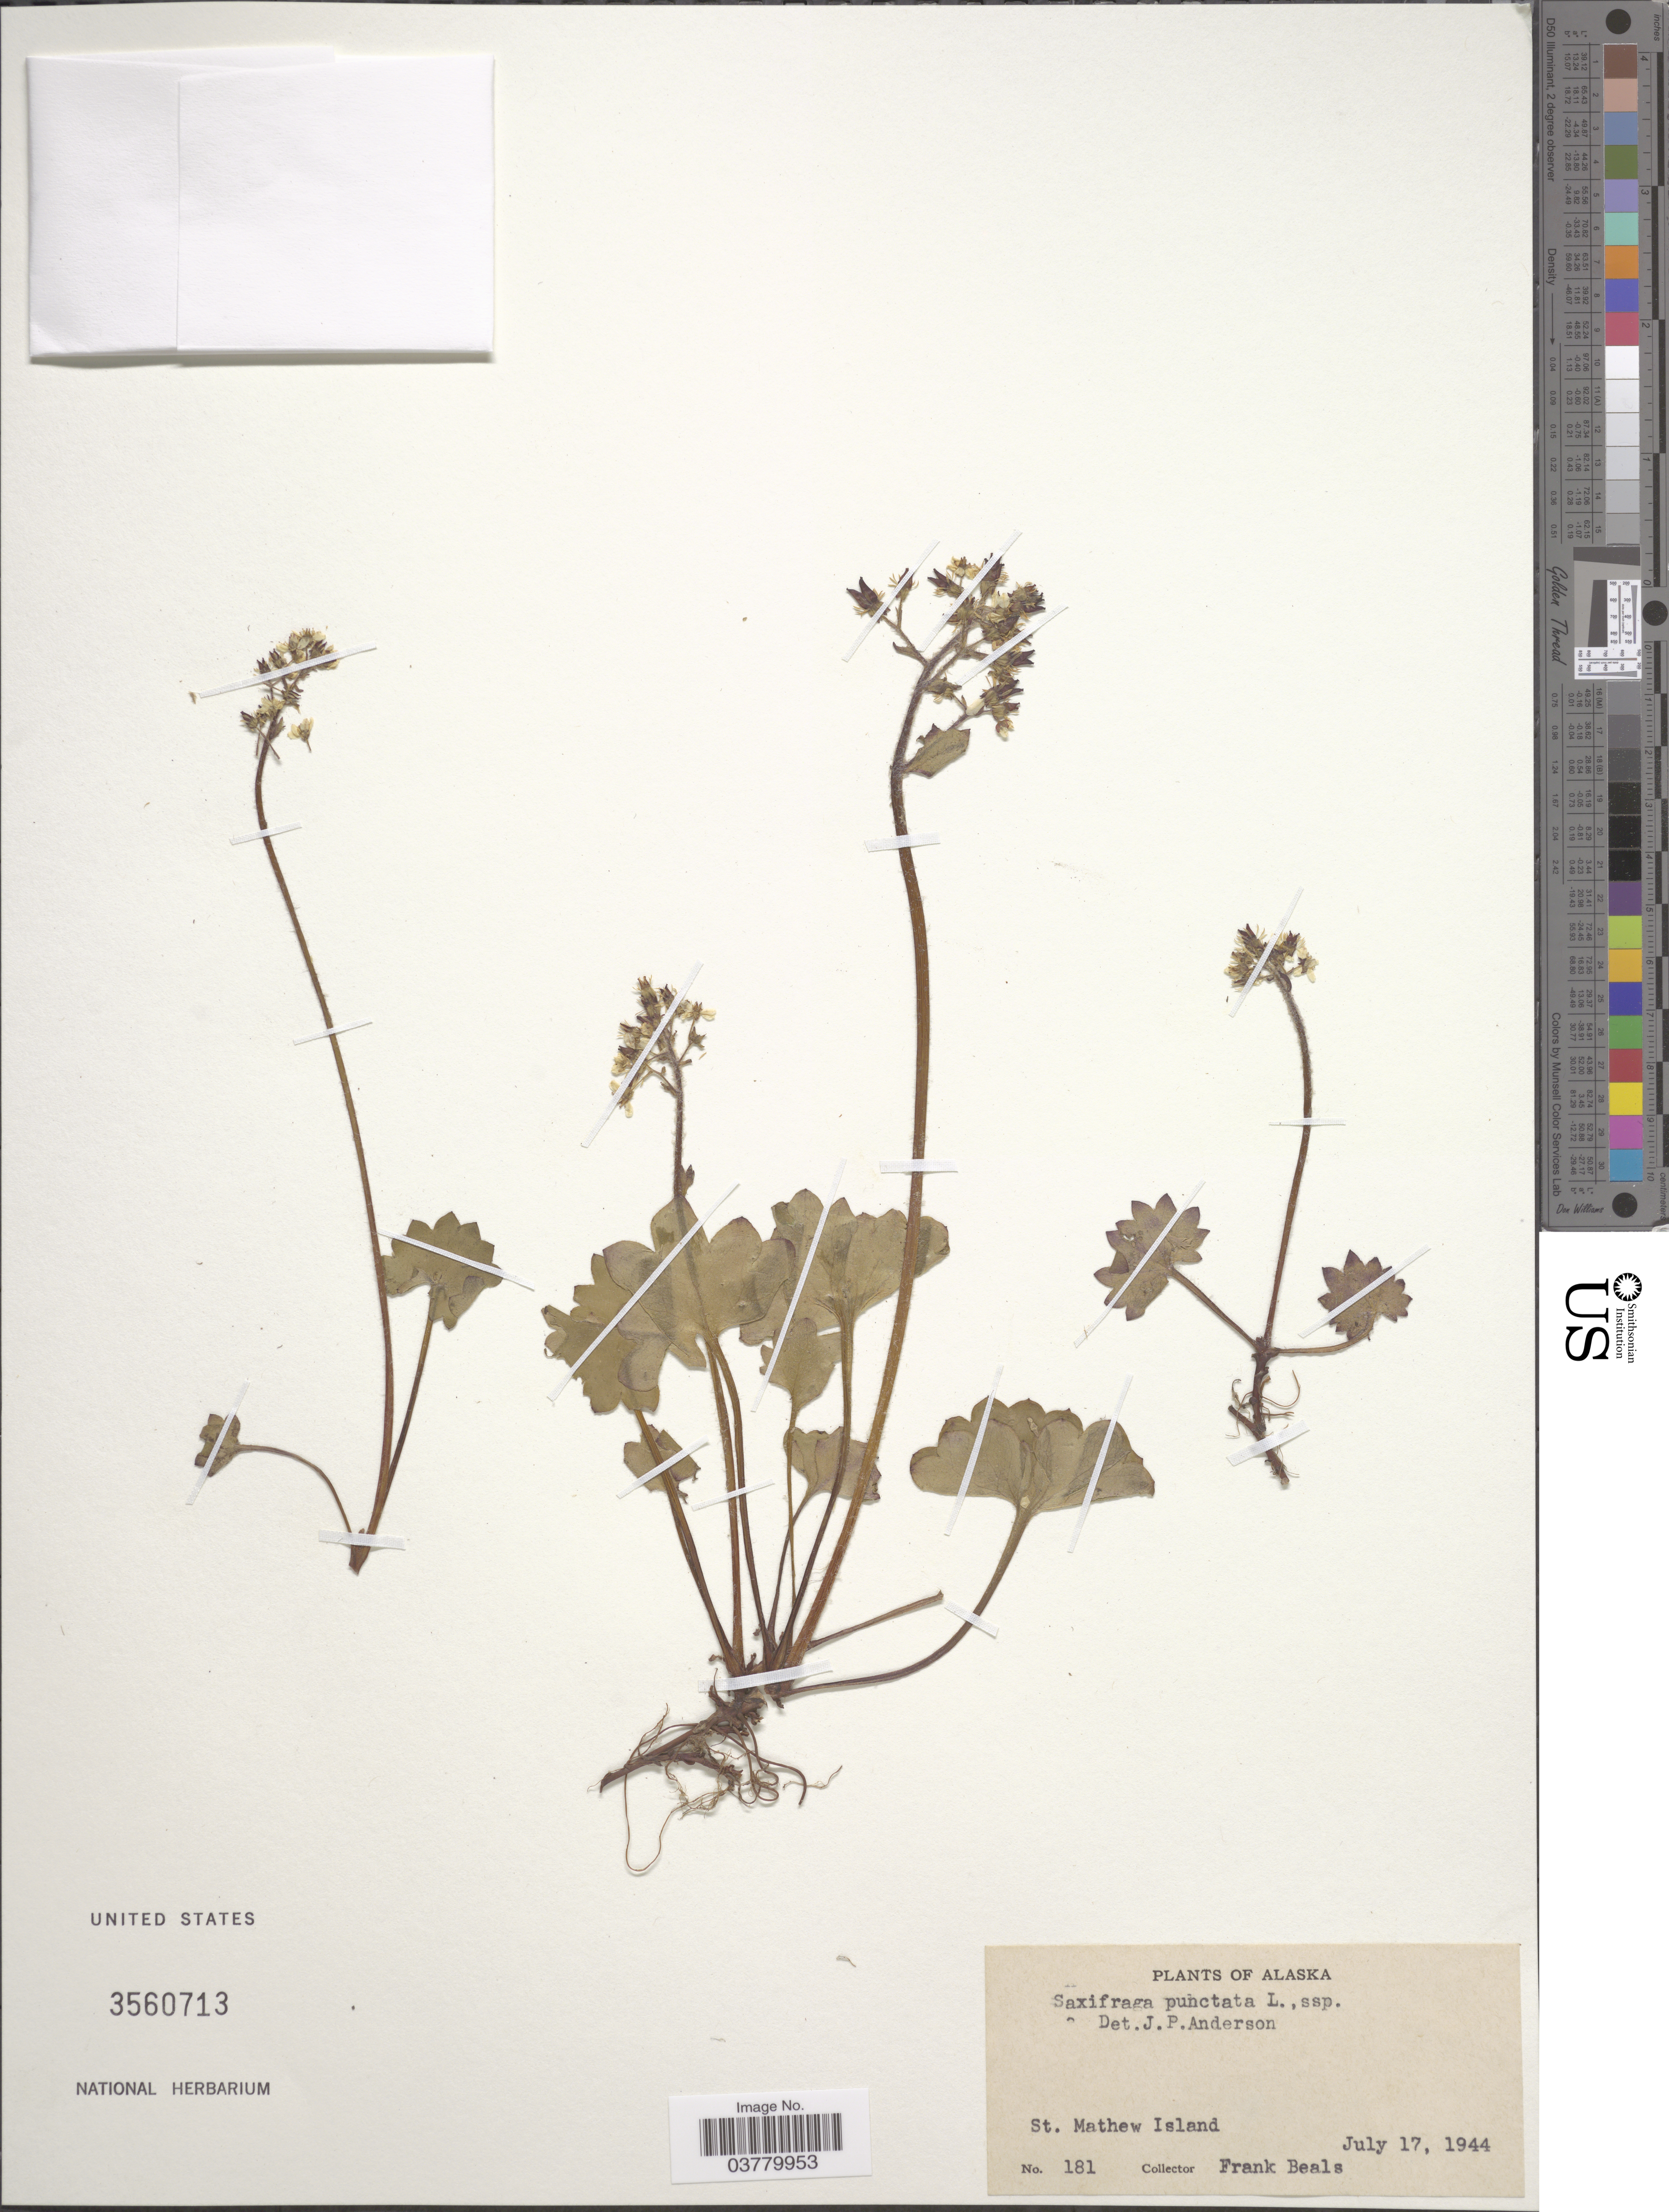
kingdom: Plantae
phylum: Tracheophyta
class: Magnoliopsida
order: Saxifragales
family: Saxifragaceae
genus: Micranthes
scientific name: Micranthes nelsoniana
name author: (D. Don) Small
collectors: F. Beals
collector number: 181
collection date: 1944-07-17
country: United States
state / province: Alaska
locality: St. Mathew Island.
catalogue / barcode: US 3560713